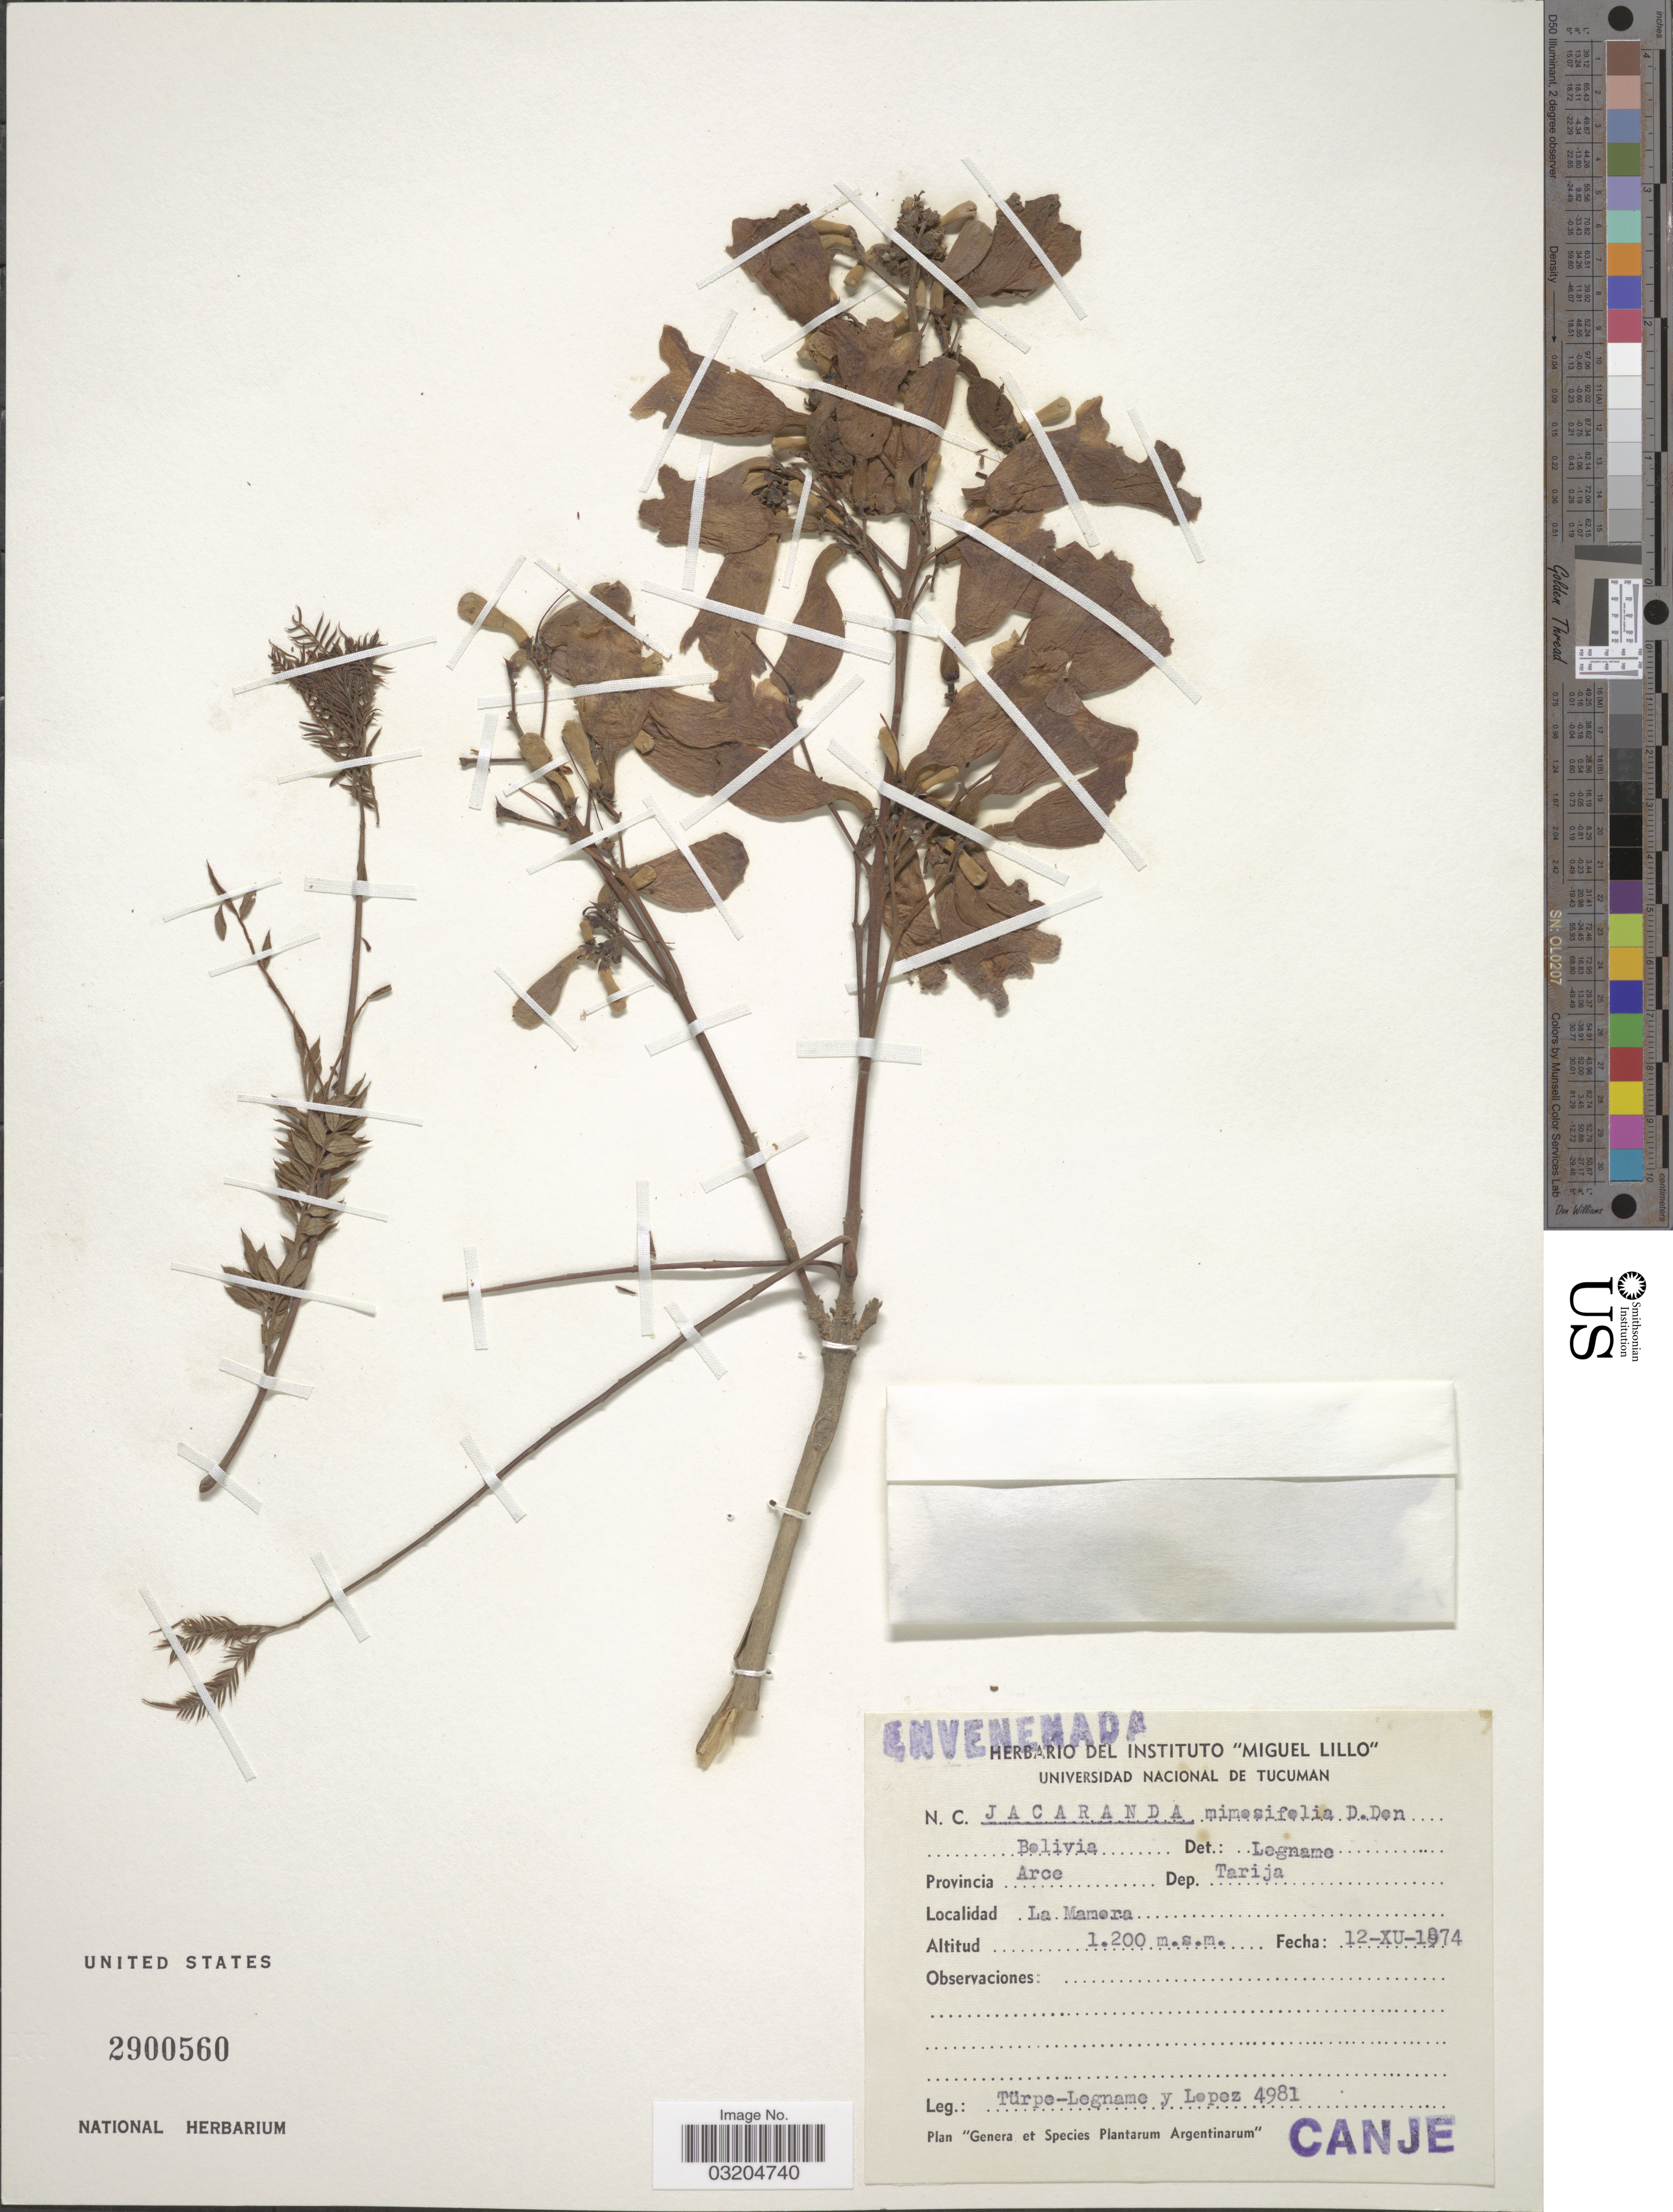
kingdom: Plantae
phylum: Tracheophyta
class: Magnoliopsida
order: Lamiales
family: Bignoniaceae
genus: Jacaranda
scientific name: Jacaranda mimosifolia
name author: D. Don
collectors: -. Lopez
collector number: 4981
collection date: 1974-11-12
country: Bolivia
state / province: Tarija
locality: Provincia Arce, Dep. Tarija, La Mamora.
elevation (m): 1200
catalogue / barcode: US 2900560